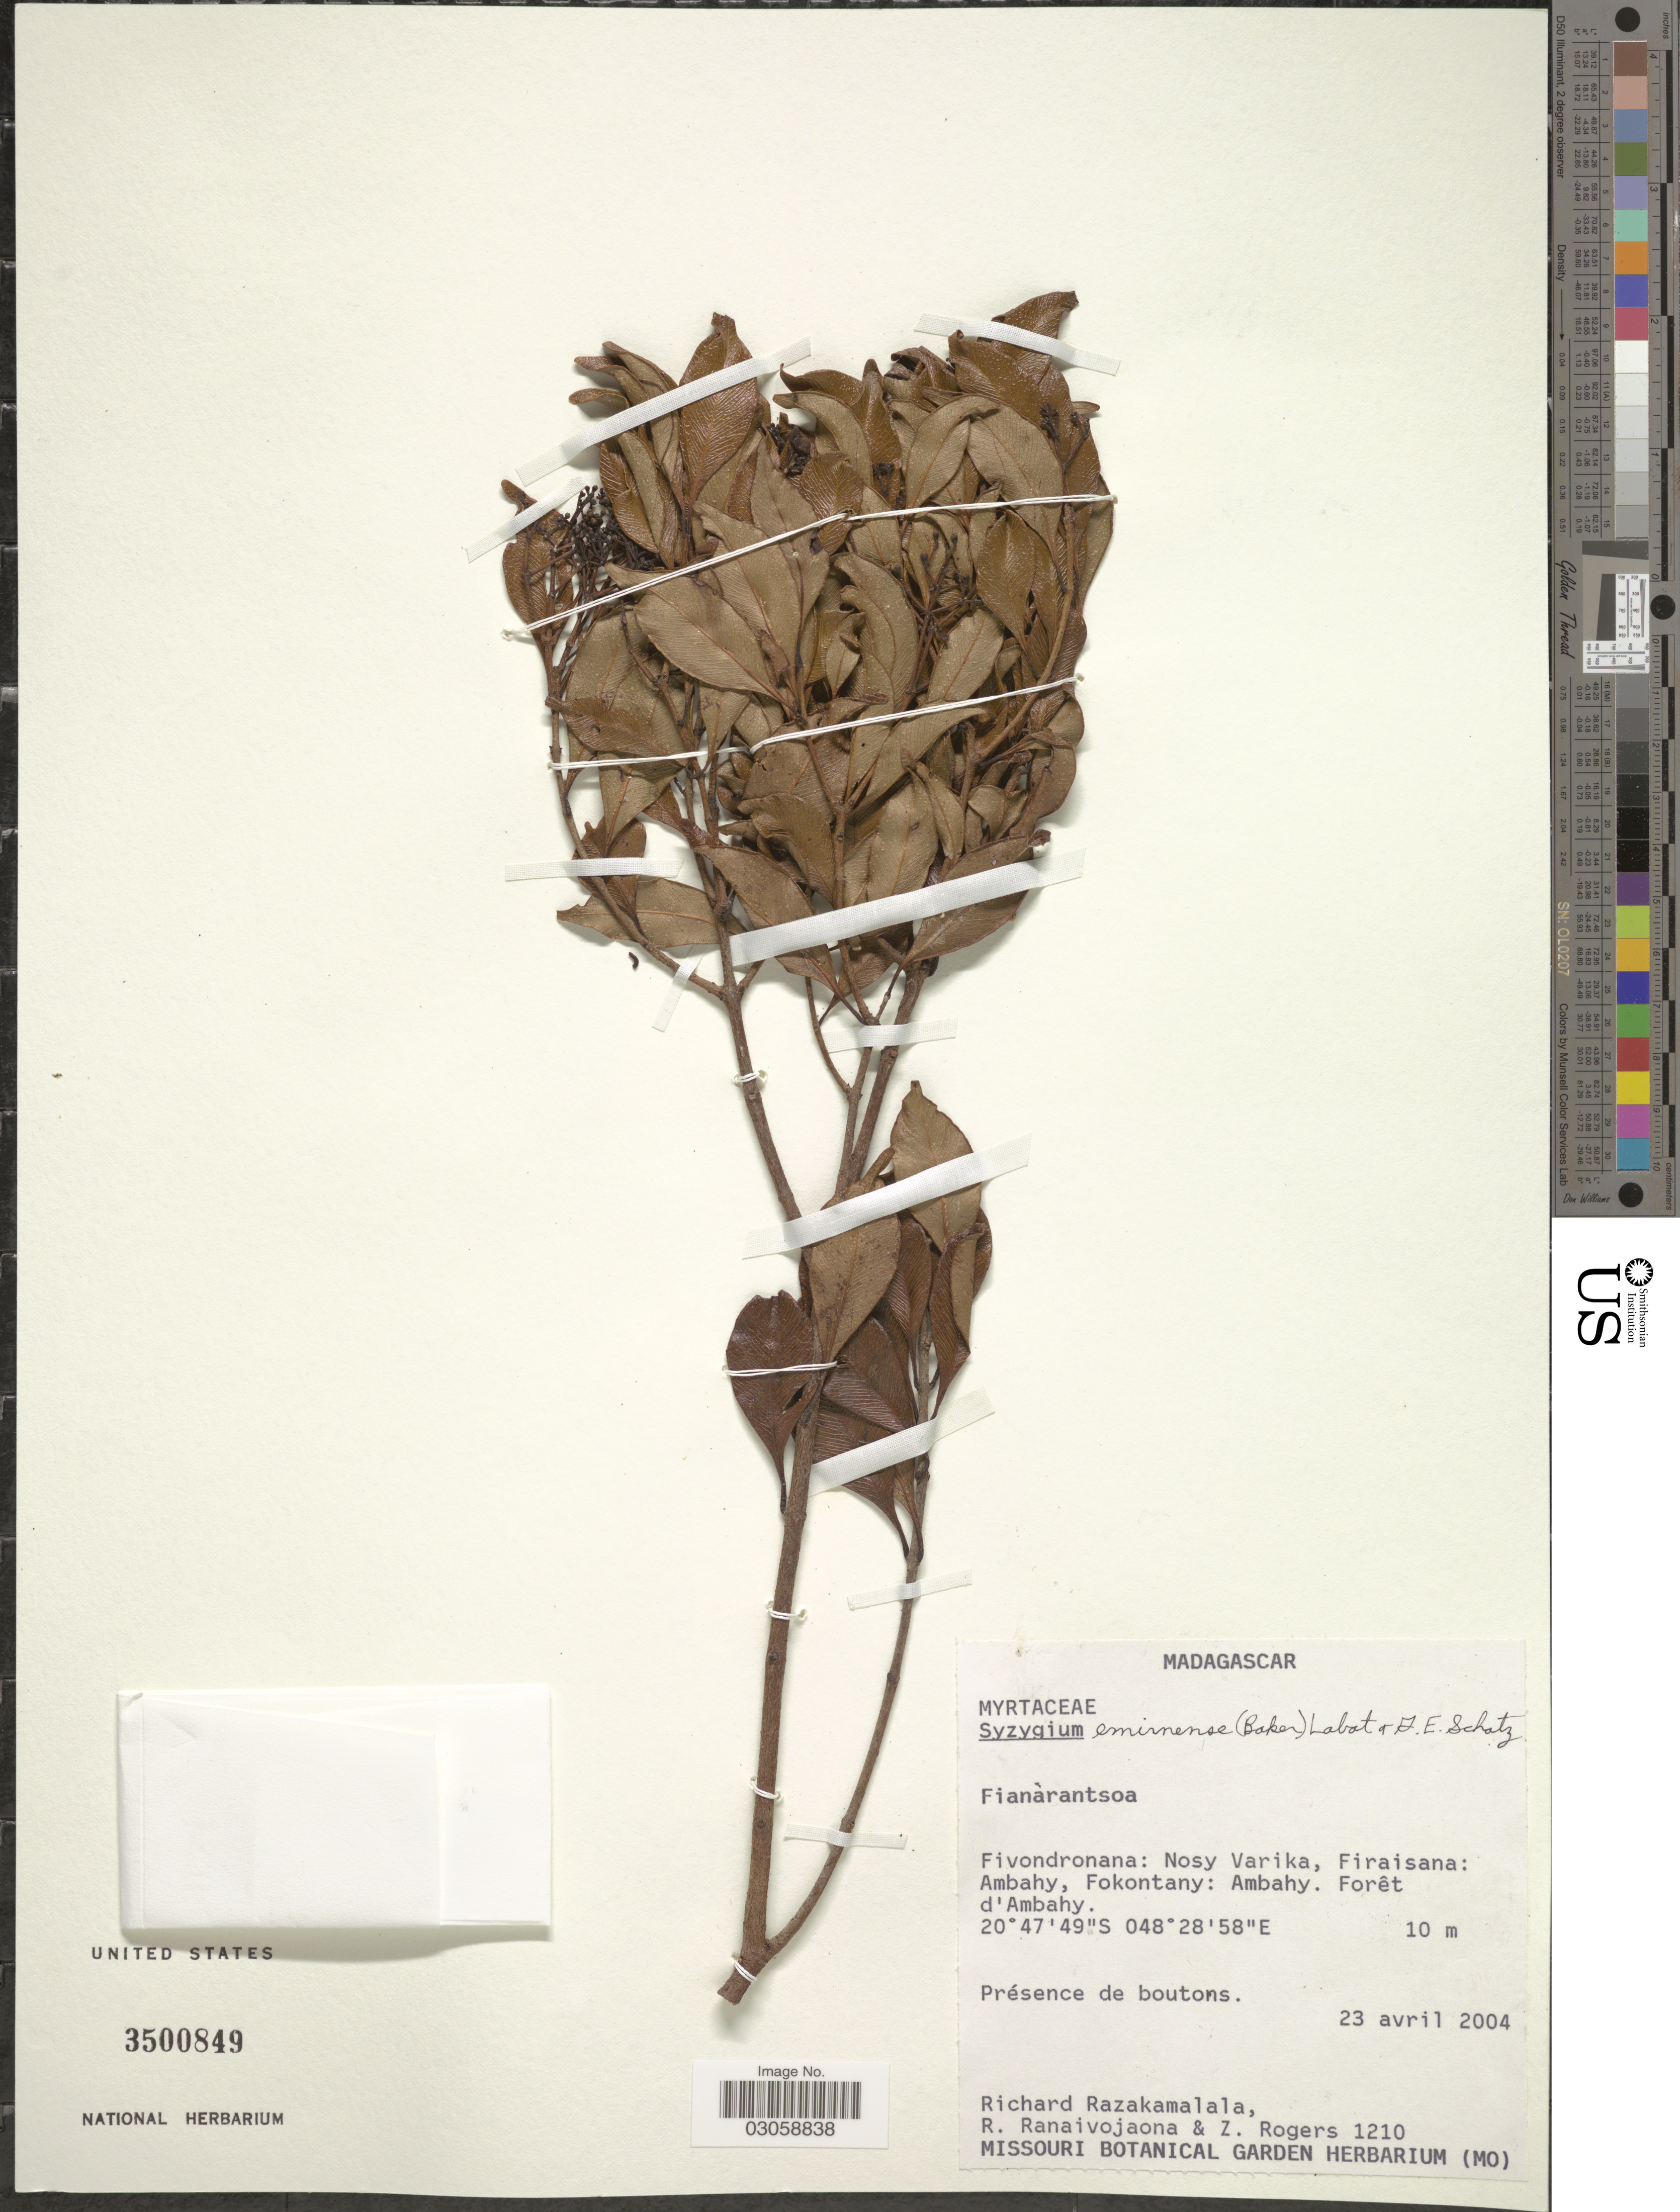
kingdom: Plantae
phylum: Tracheophyta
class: Magnoliopsida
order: Myrtales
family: Myrtaceae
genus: Syzygium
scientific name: Syzygium emirnense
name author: (Baker) Labat & G.E. Schatz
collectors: R. Razakamalala, R. Ranaivojaona & Z. S. Rogers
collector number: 1210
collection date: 2004-04-23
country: Madagascar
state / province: Vatovavy Fitovinany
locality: Fivondronana: Nosy Varika, Firaisana: Ambahy, Fokontany: Ambahy, Forêt d'Ambahy.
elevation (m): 10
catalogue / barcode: US 3500849